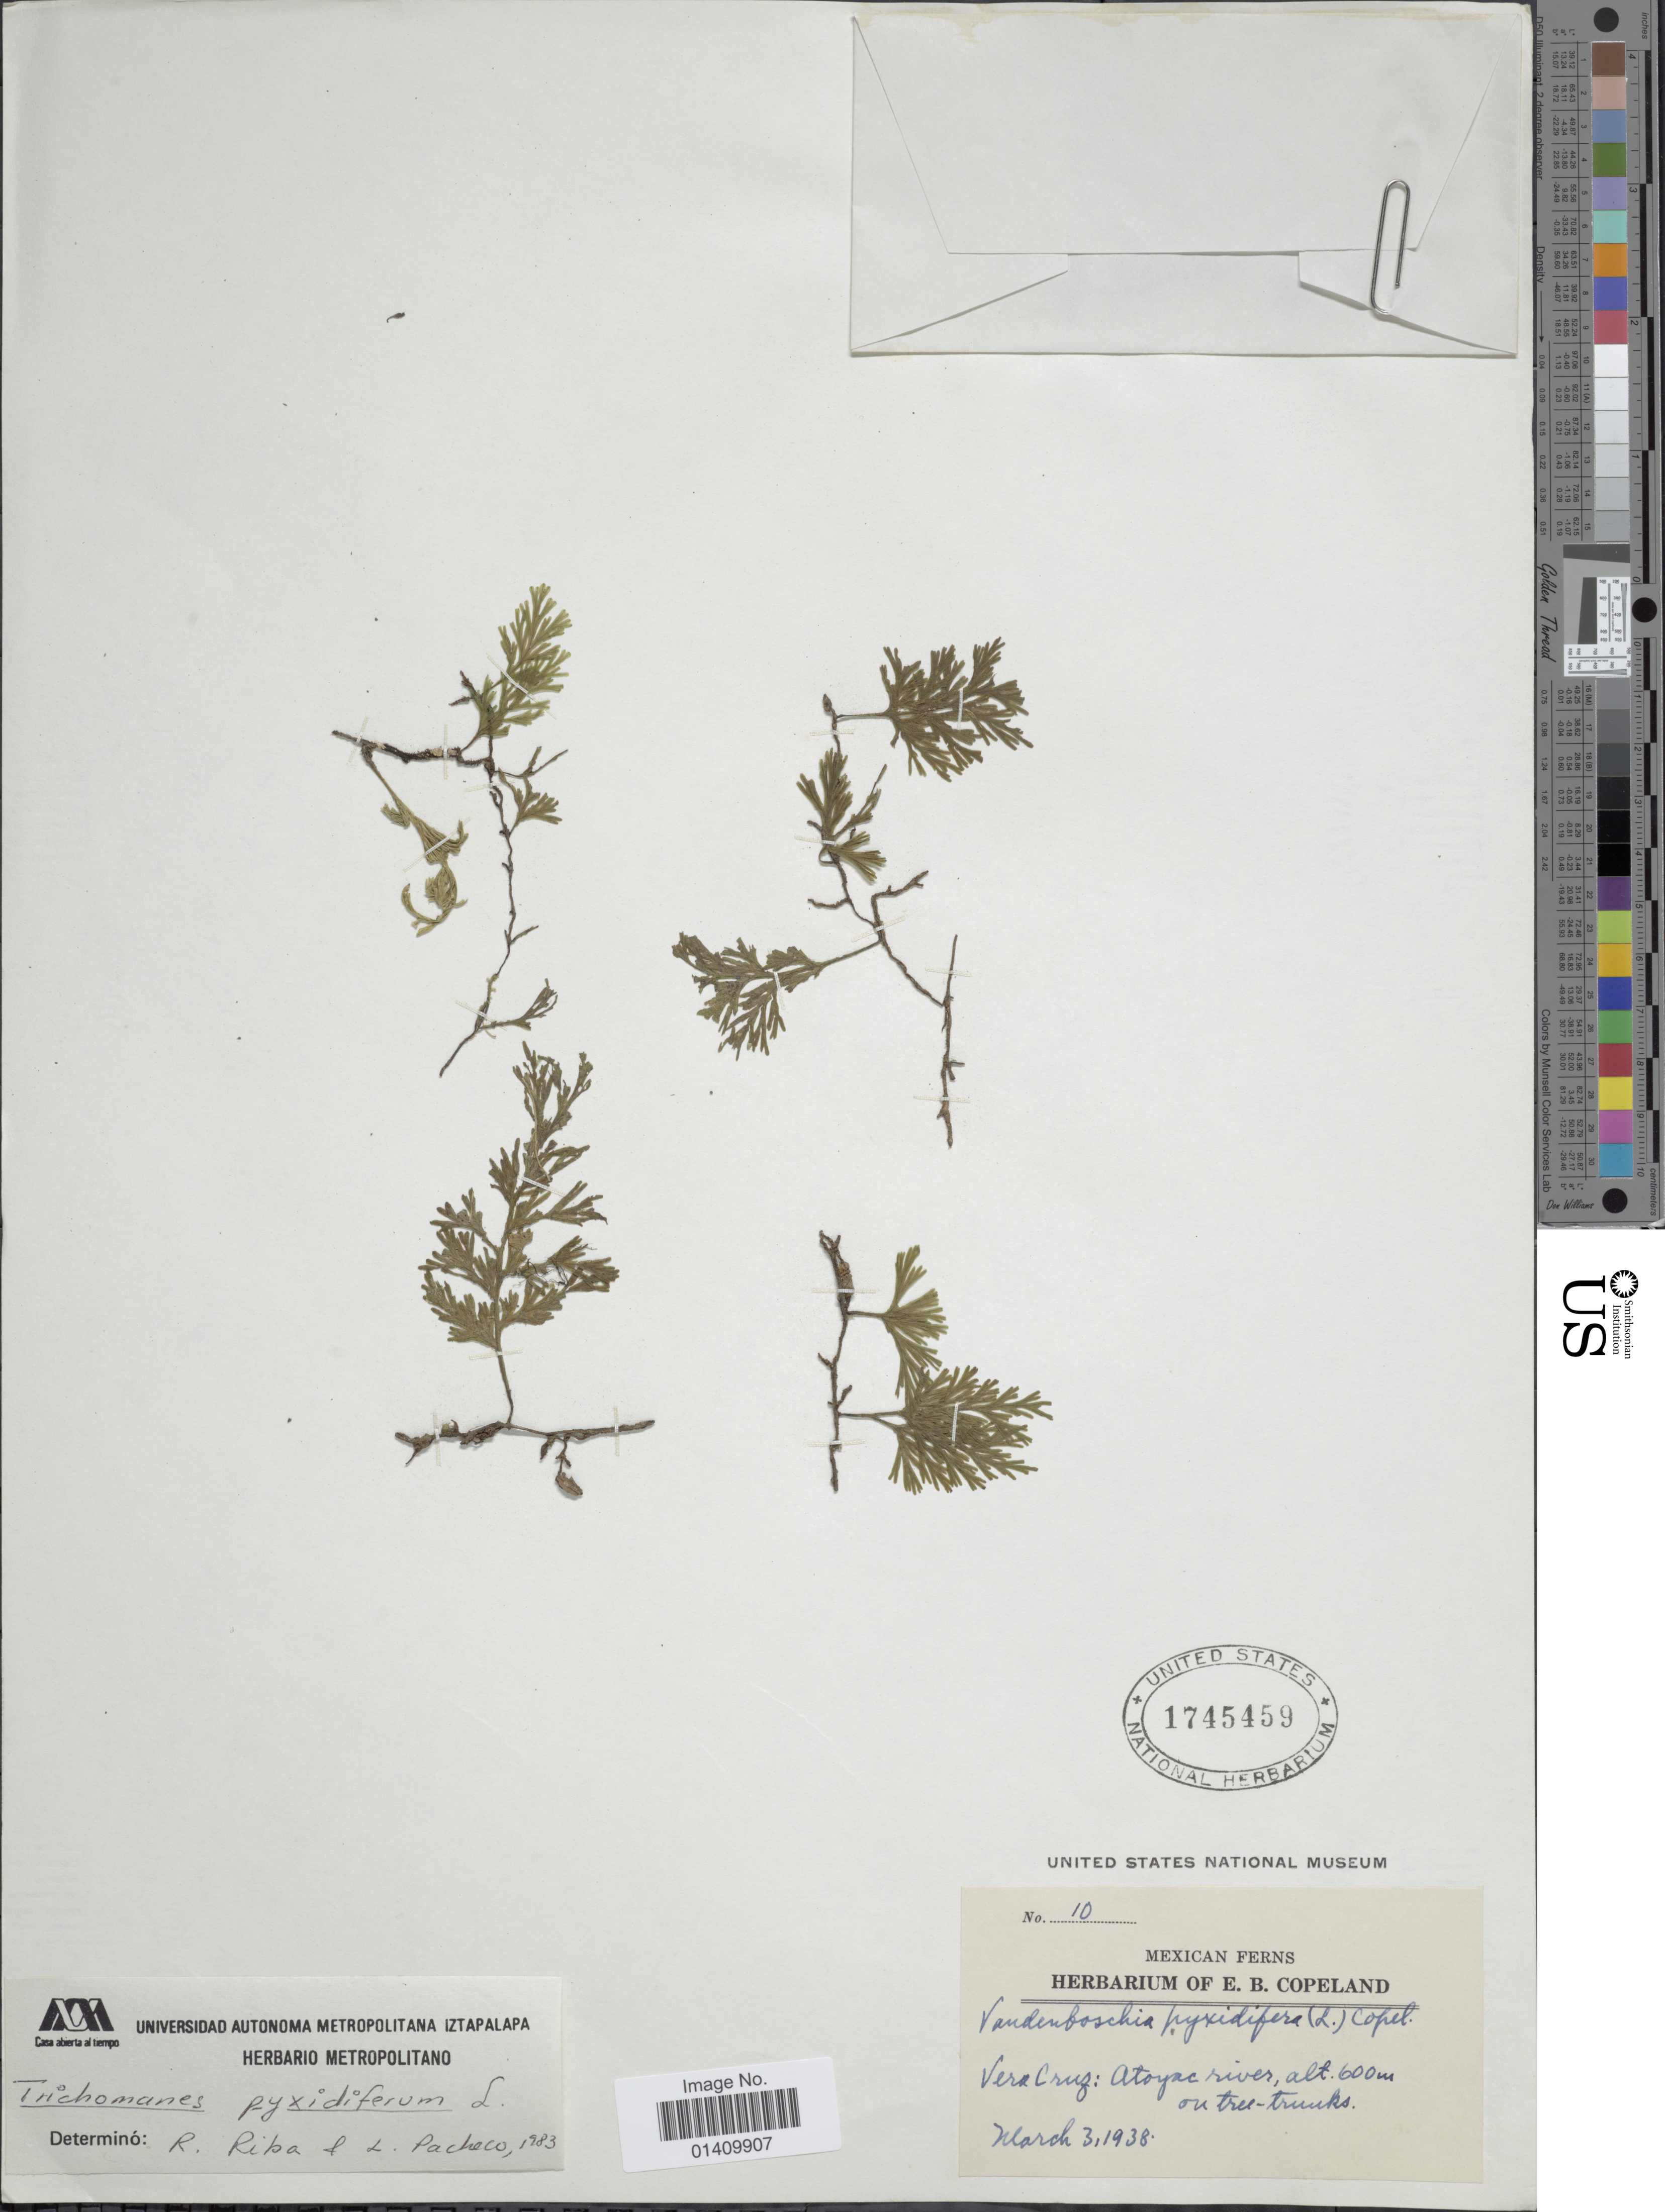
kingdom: Plantae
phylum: Tracheophyta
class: Polypodiopsida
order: Hymenophyllales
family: Hymenophyllaceae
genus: Polyphlebium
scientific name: Polyphlebium pyxidiferum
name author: (L.) Ebihara & Dubuisson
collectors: ex herb. E. B. Copeland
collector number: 10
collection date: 1938-03-03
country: Mexico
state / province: Veracruz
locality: Vera Cruz: Atoyac river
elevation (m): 600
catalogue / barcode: US 1745459